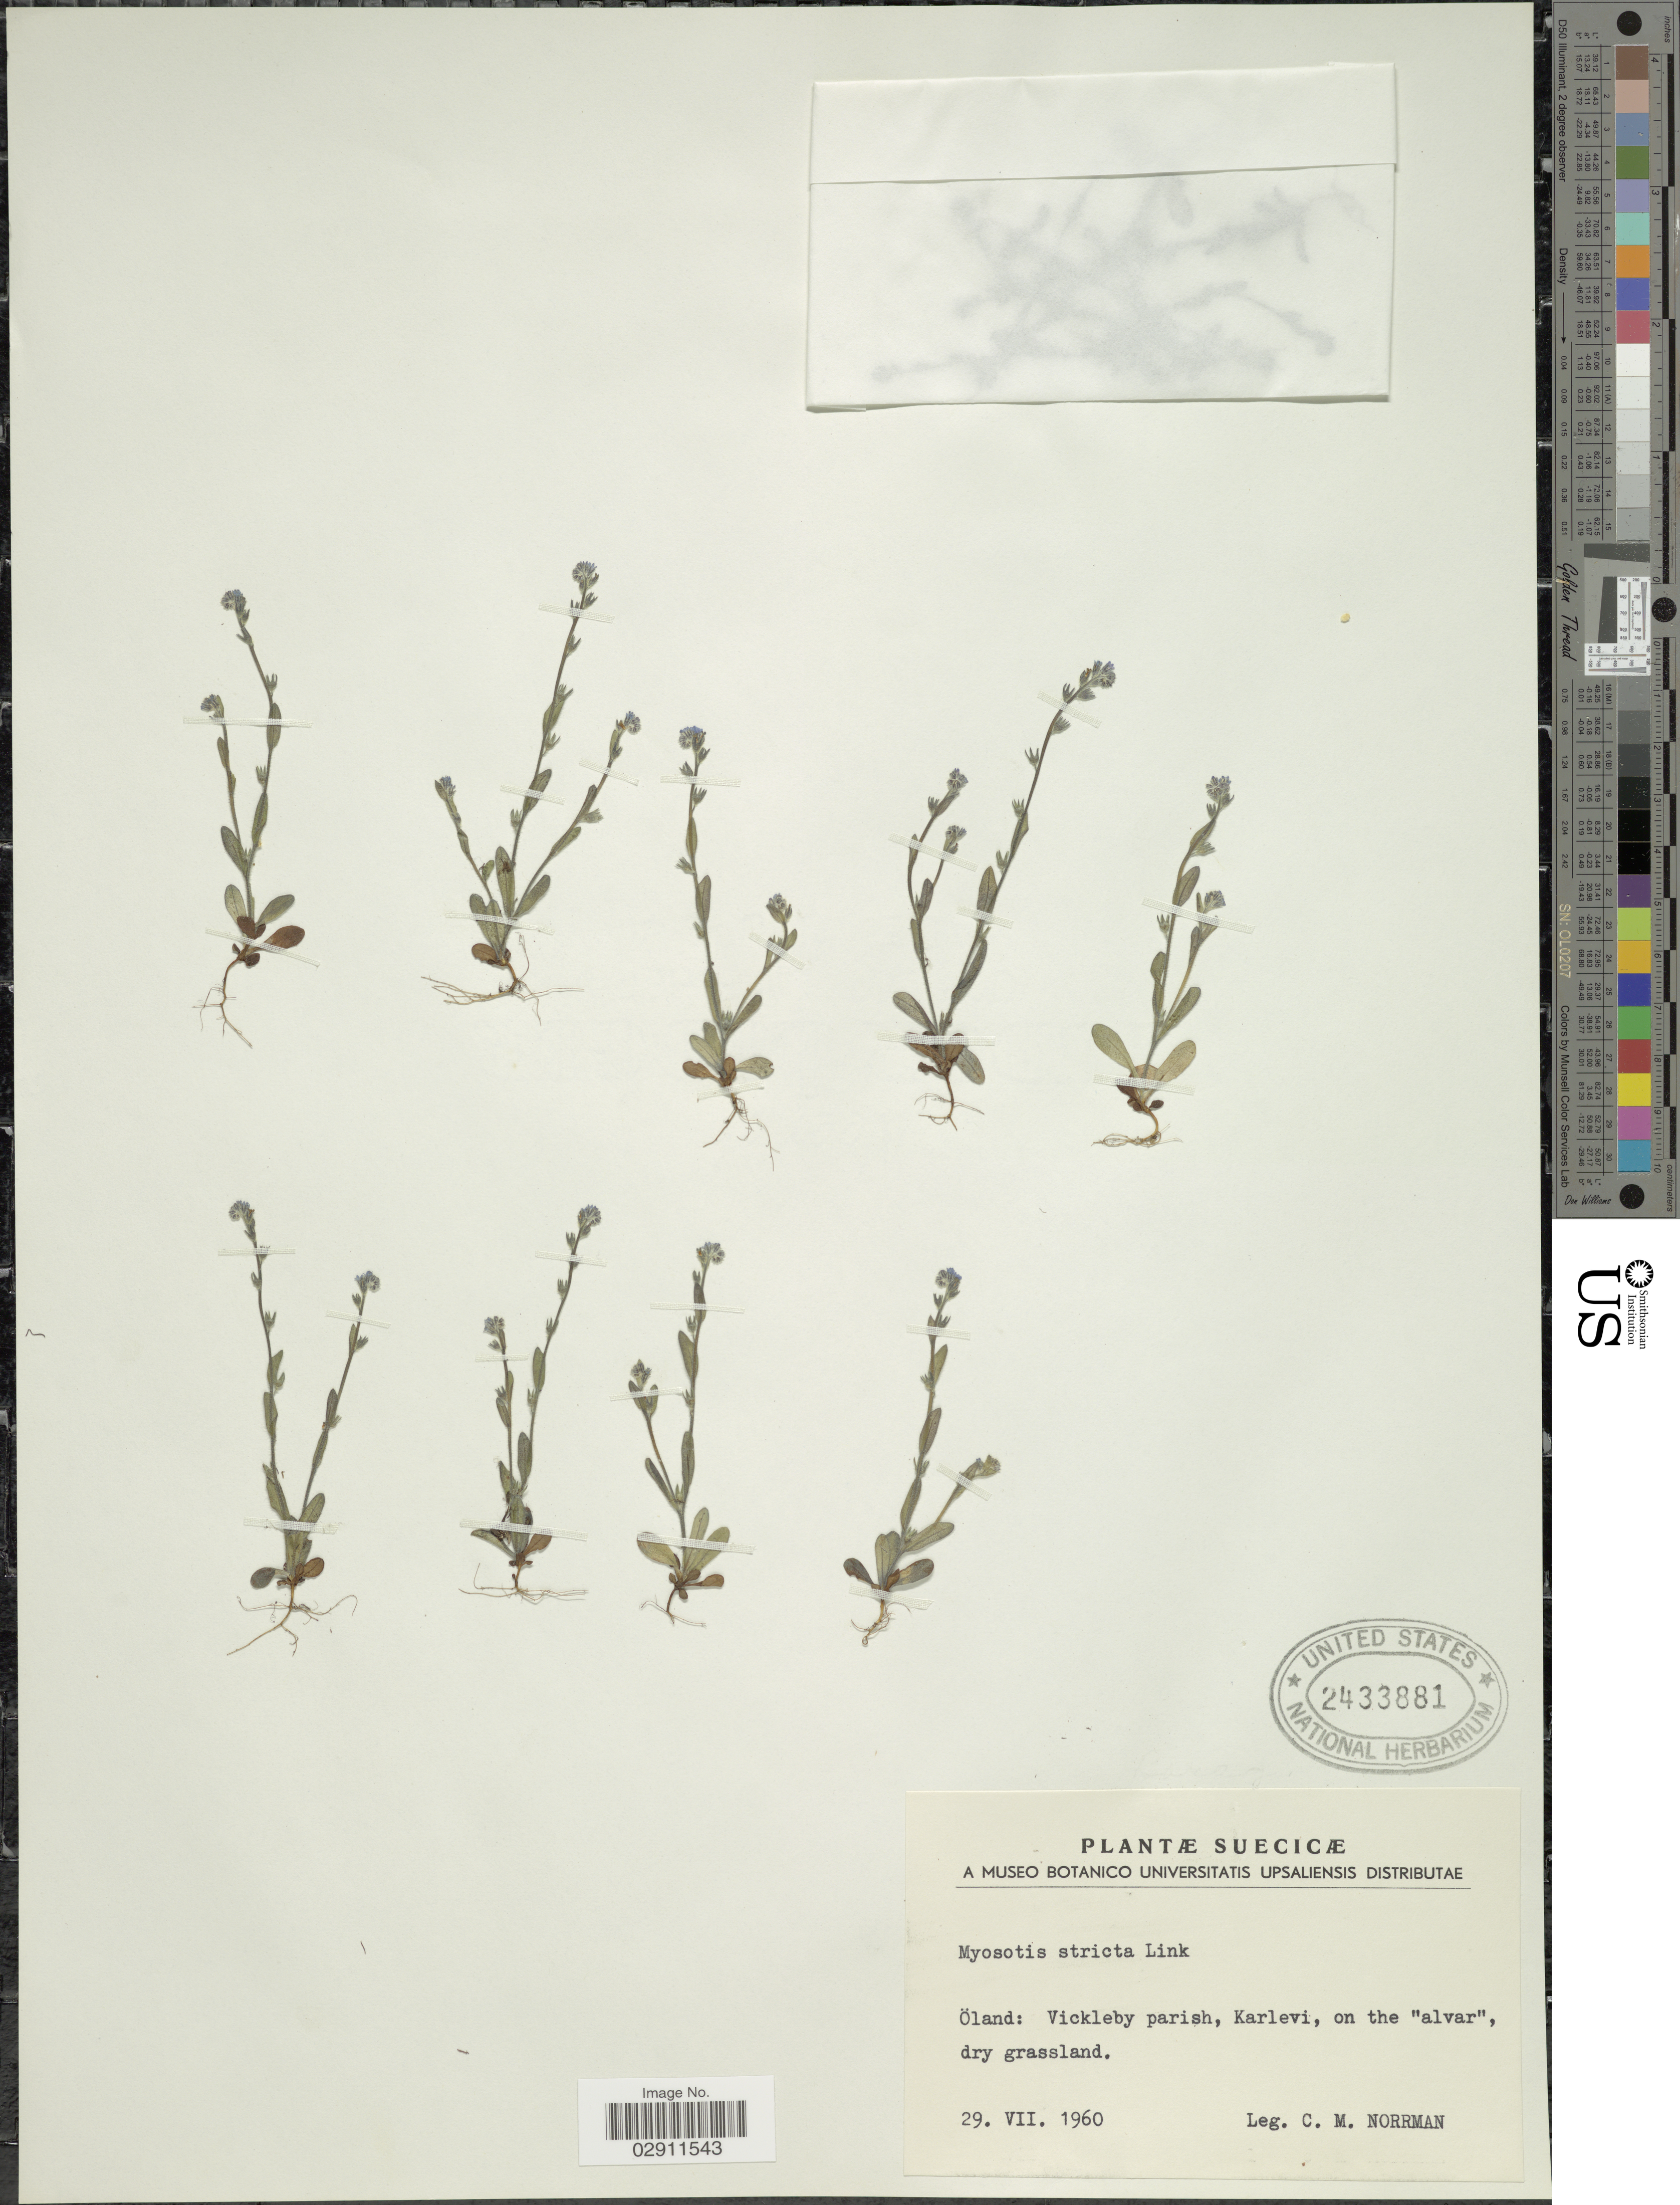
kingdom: Plantae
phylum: Tracheophyta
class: Magnoliopsida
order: Boraginales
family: Boraginaceae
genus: Myosotis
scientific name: Myosotis stricta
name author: Link ex Roem. & Schult.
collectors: C. Norrman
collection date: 1960-07-29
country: Sweden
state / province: Kalmar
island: Oland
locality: Suecicæ, Öland: Vickleby parish, Karlevi, on the "alvar".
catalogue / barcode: US 2433881